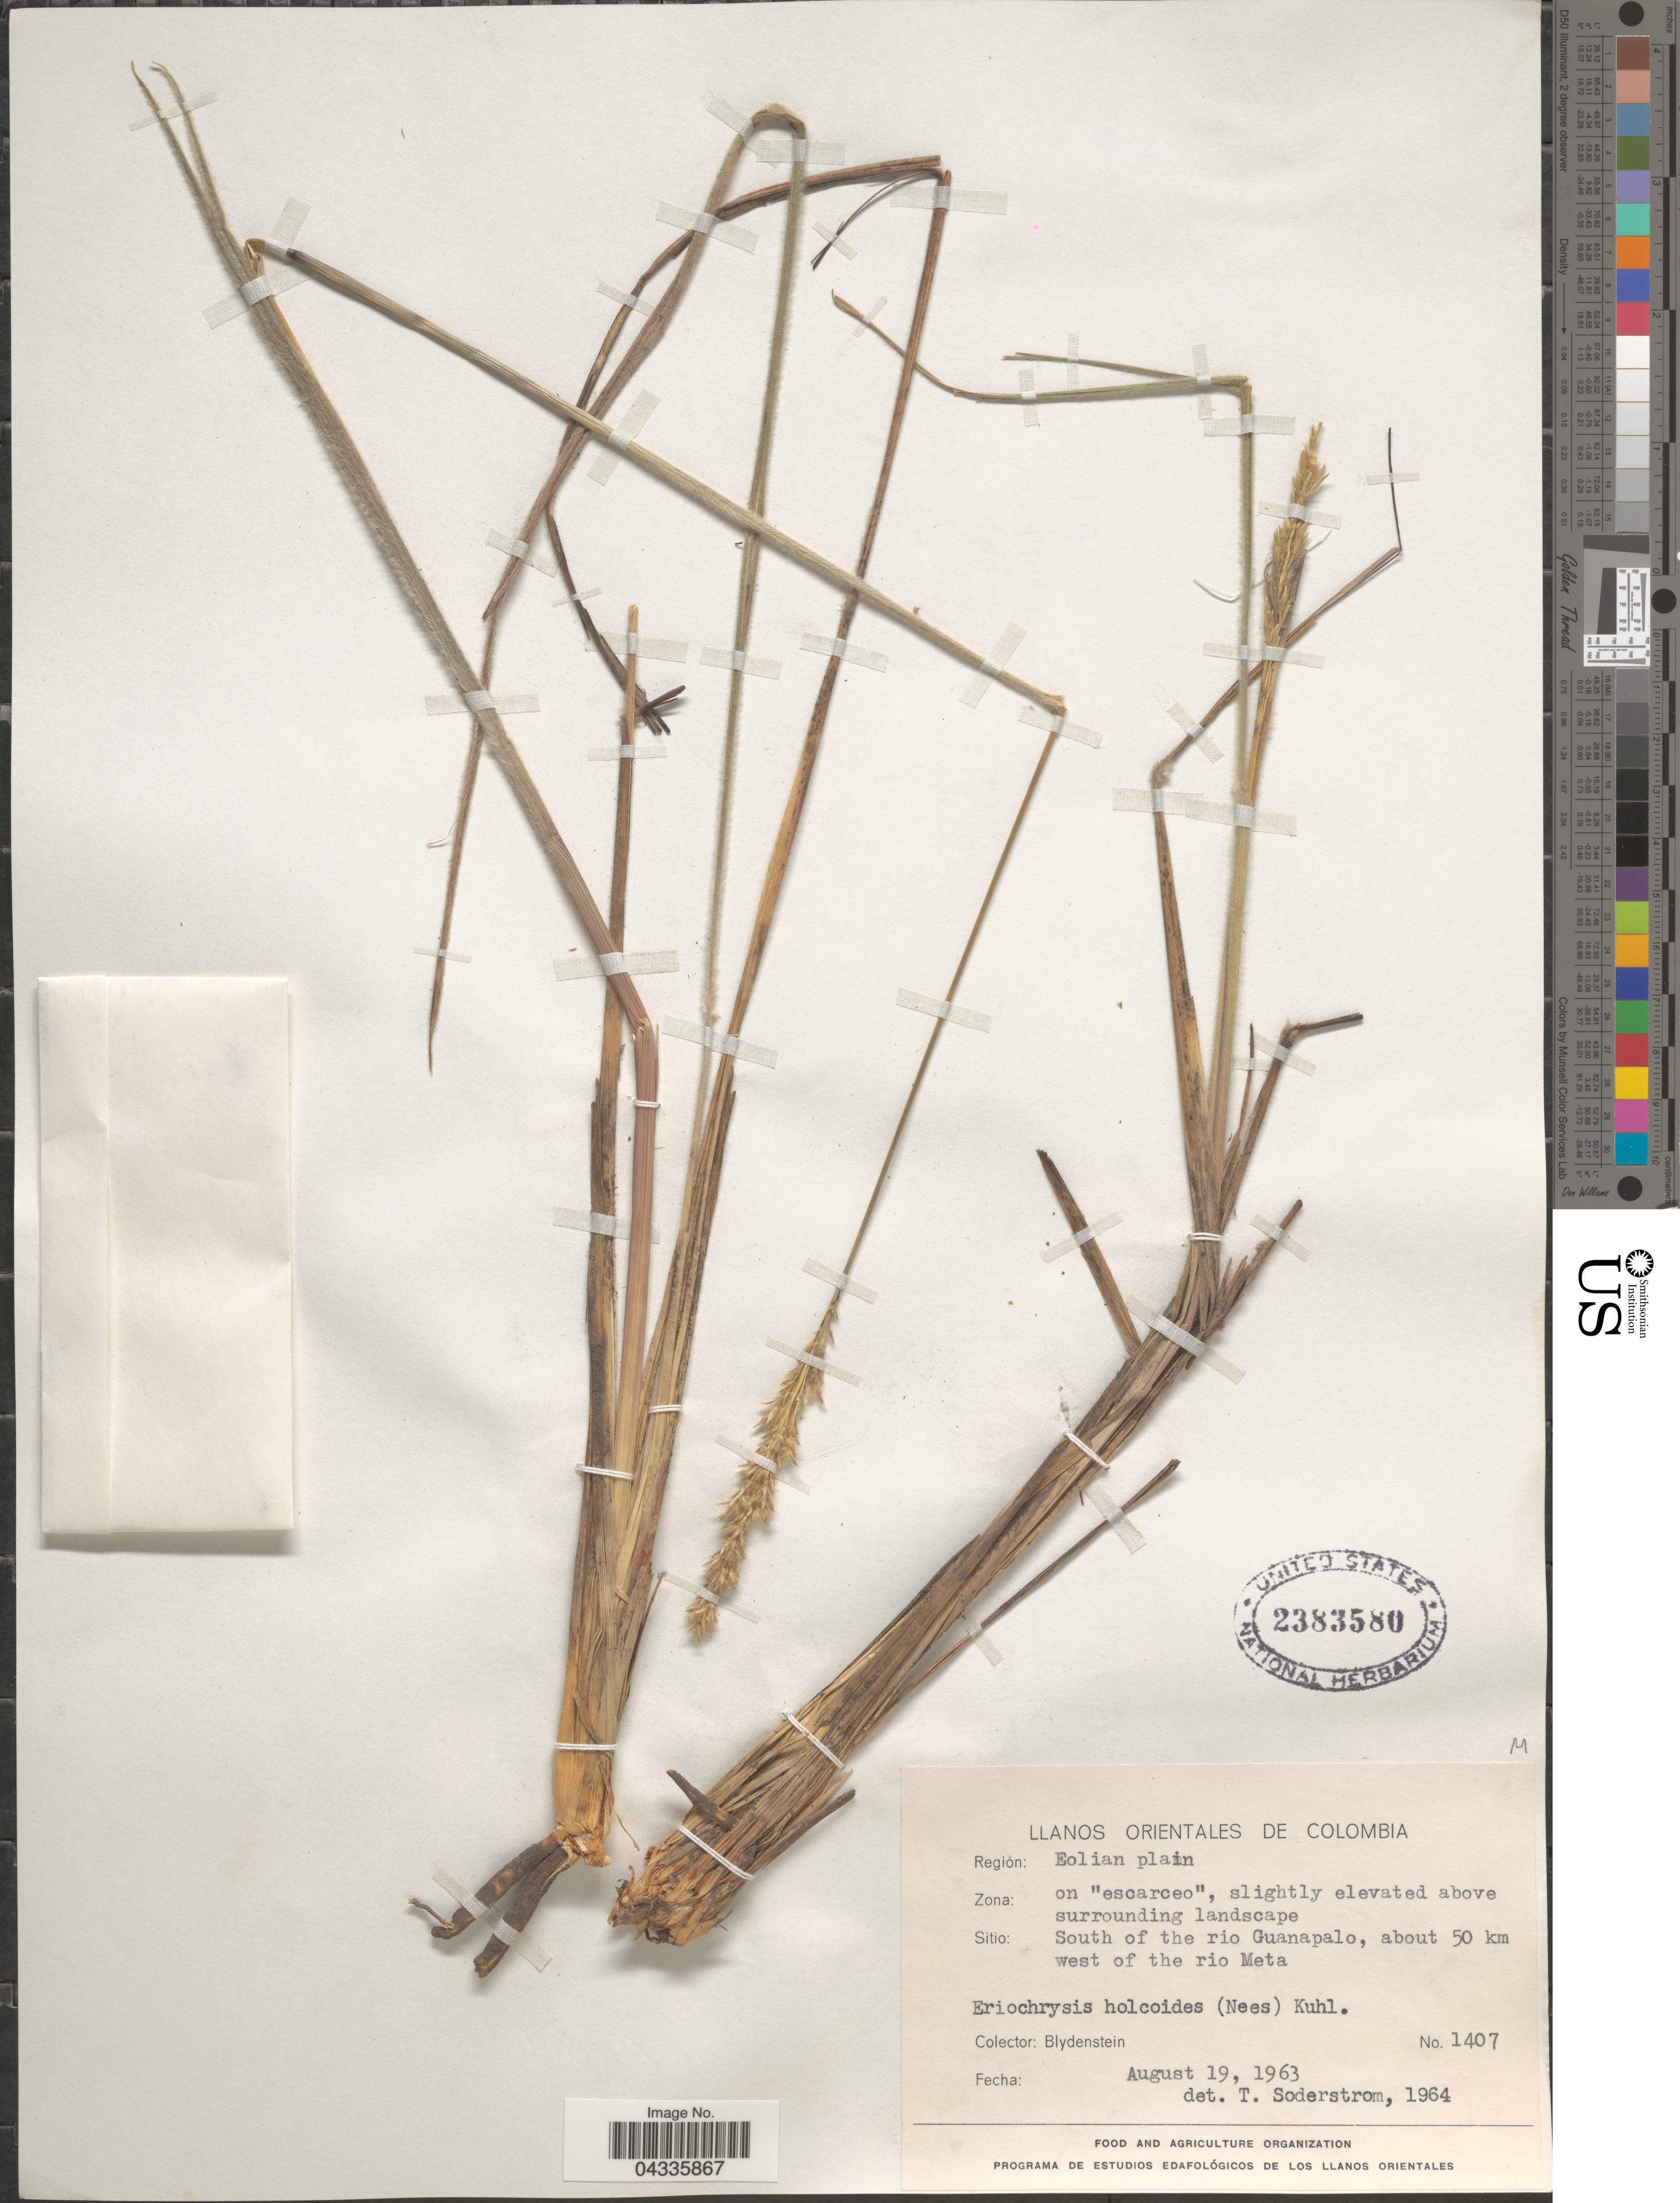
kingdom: Plantae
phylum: Tracheophyta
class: Liliopsida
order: Poales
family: Poaceae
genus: Eriochrysis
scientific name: Eriochrysis holcoides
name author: (Nees) Kuhlm.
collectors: Blydenstein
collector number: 1407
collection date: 1963-08-19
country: Colombia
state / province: Meta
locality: Llanos Orientales de Colombia. Región: Eolian plain. Zona: on "escarceo", slightly elevated above surrounding landscape. Sitio: South of the rio Guanapalo, about 50 km west of the rio Meta.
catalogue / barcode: US 2383580